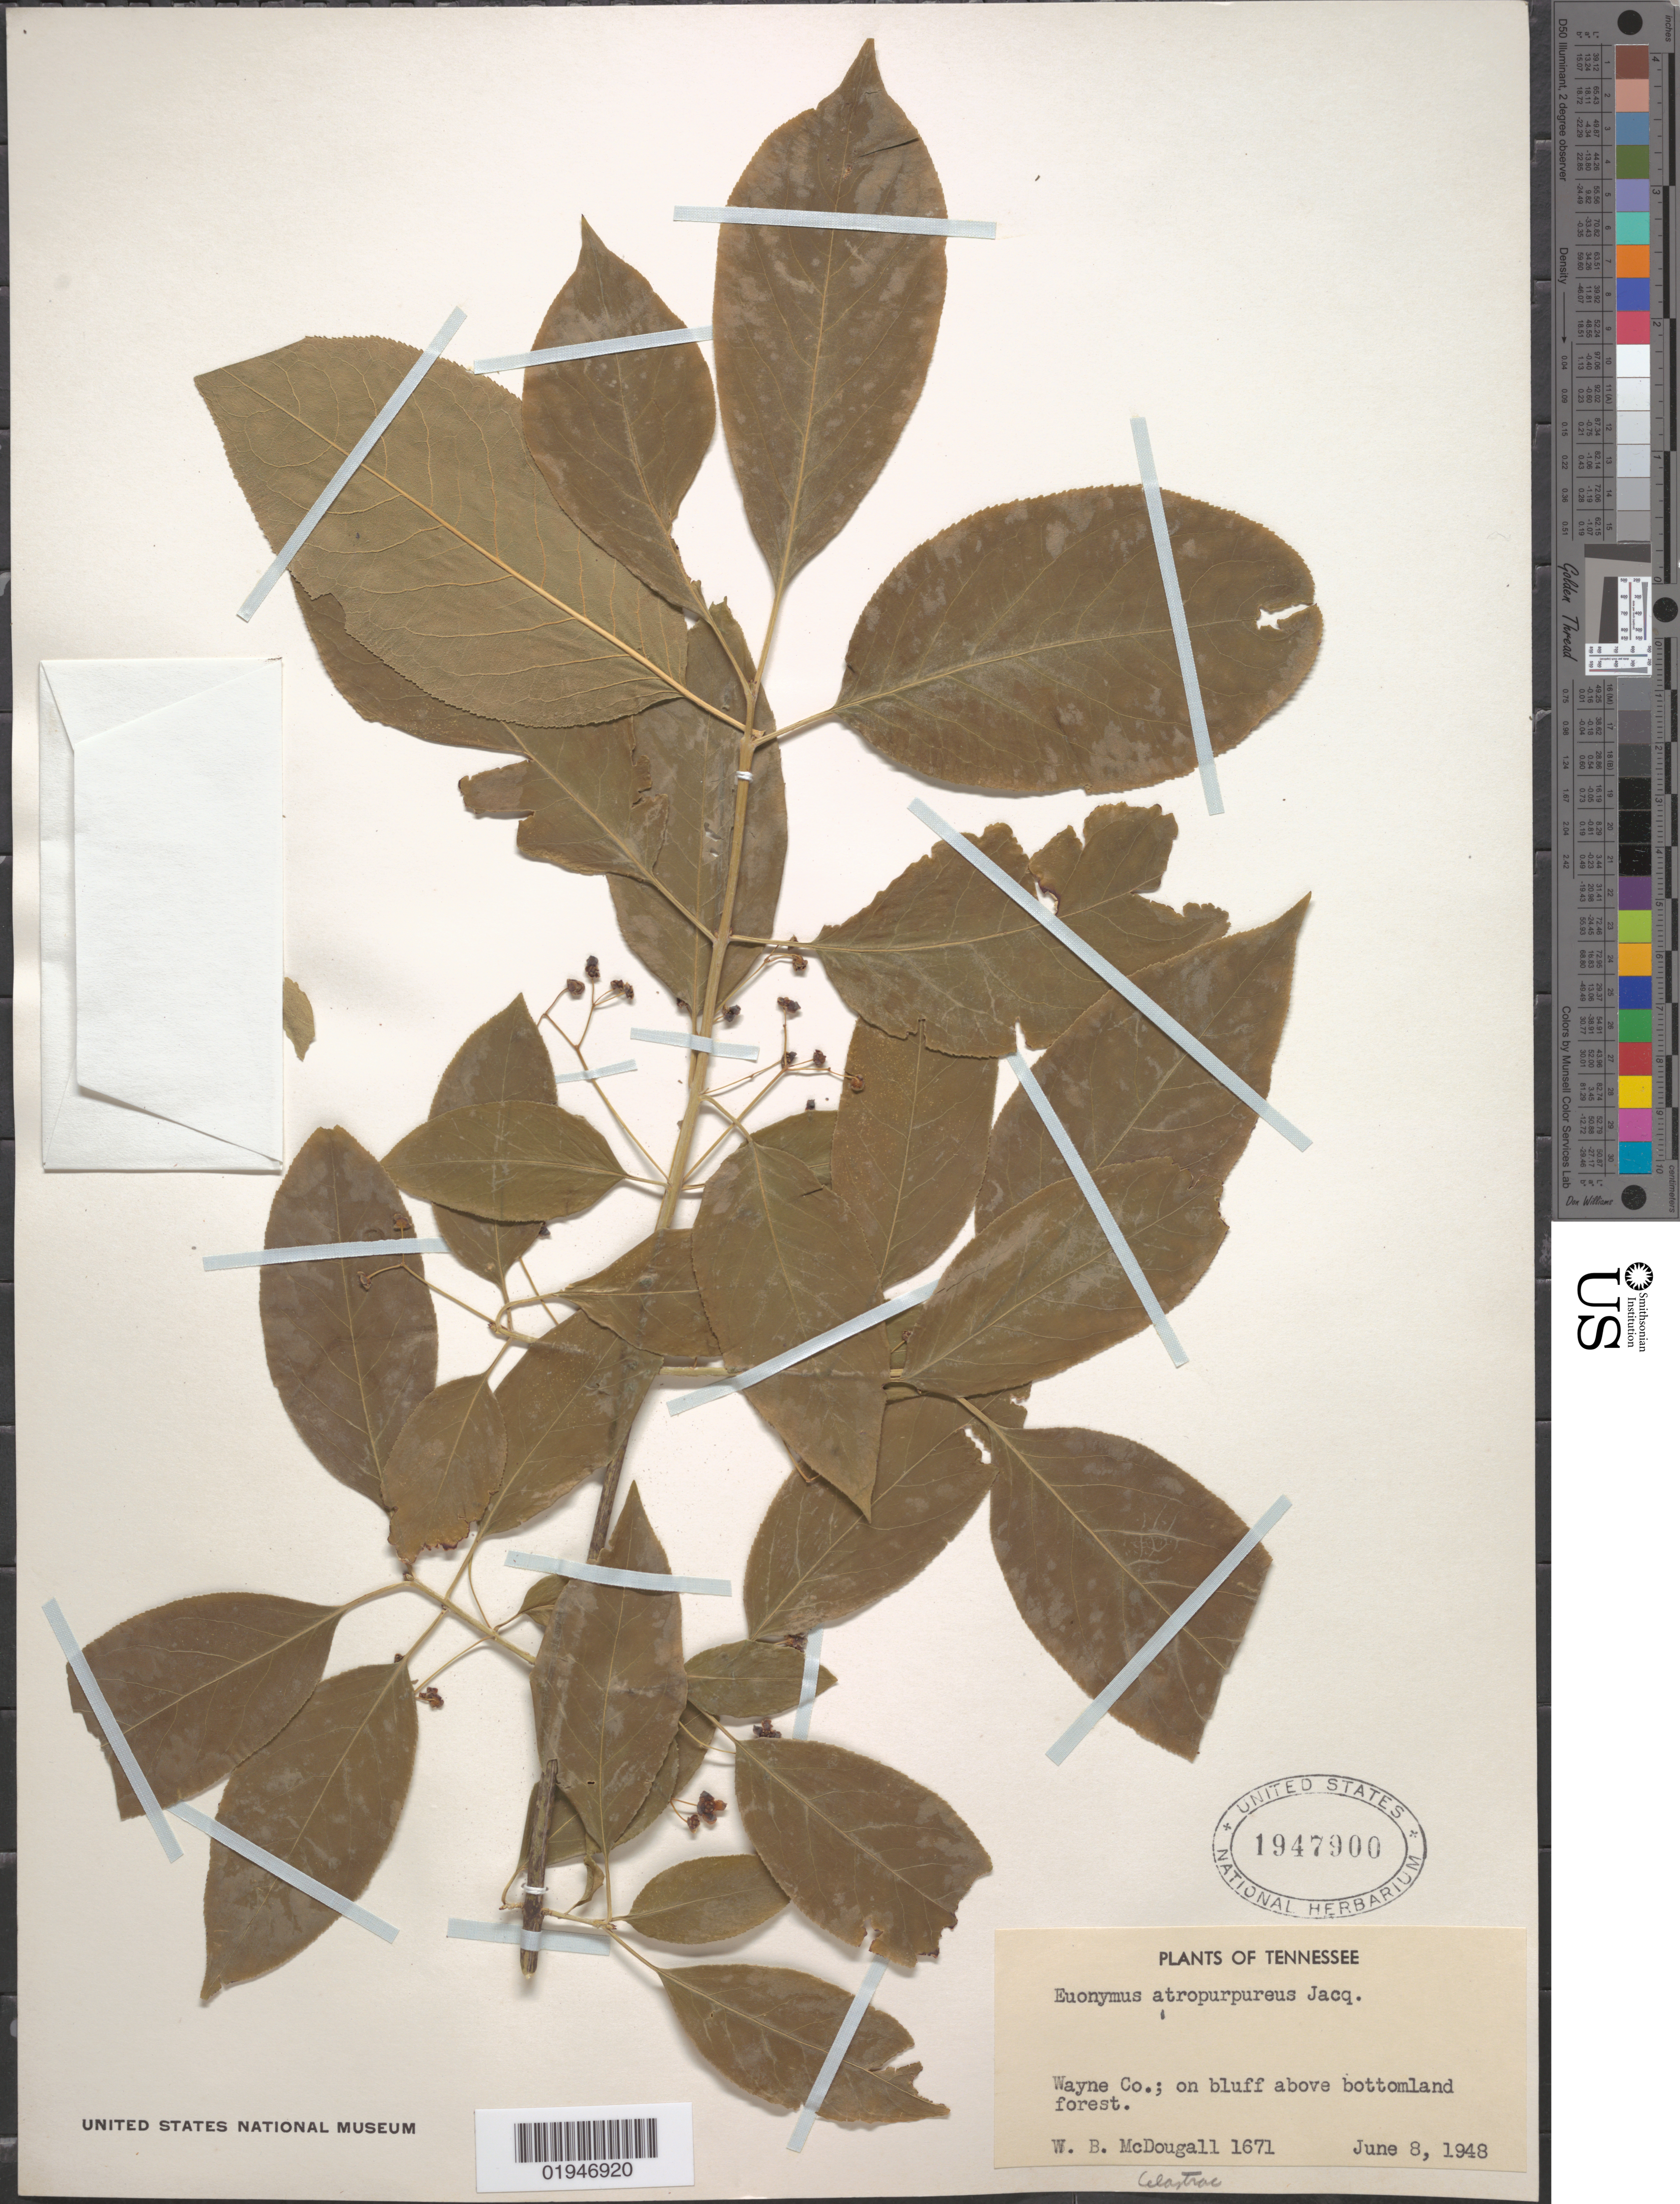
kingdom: Plantae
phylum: Tracheophyta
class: Magnoliopsida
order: Celastrales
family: Celastraceae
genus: Euonymus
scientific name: Euonymus atropurpureus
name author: Jacq.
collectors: W. B. McDougall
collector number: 1671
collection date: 1948-06-08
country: United States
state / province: Tennessee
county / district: Wayne County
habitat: On bluff above bottomland forest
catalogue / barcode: US 1947900